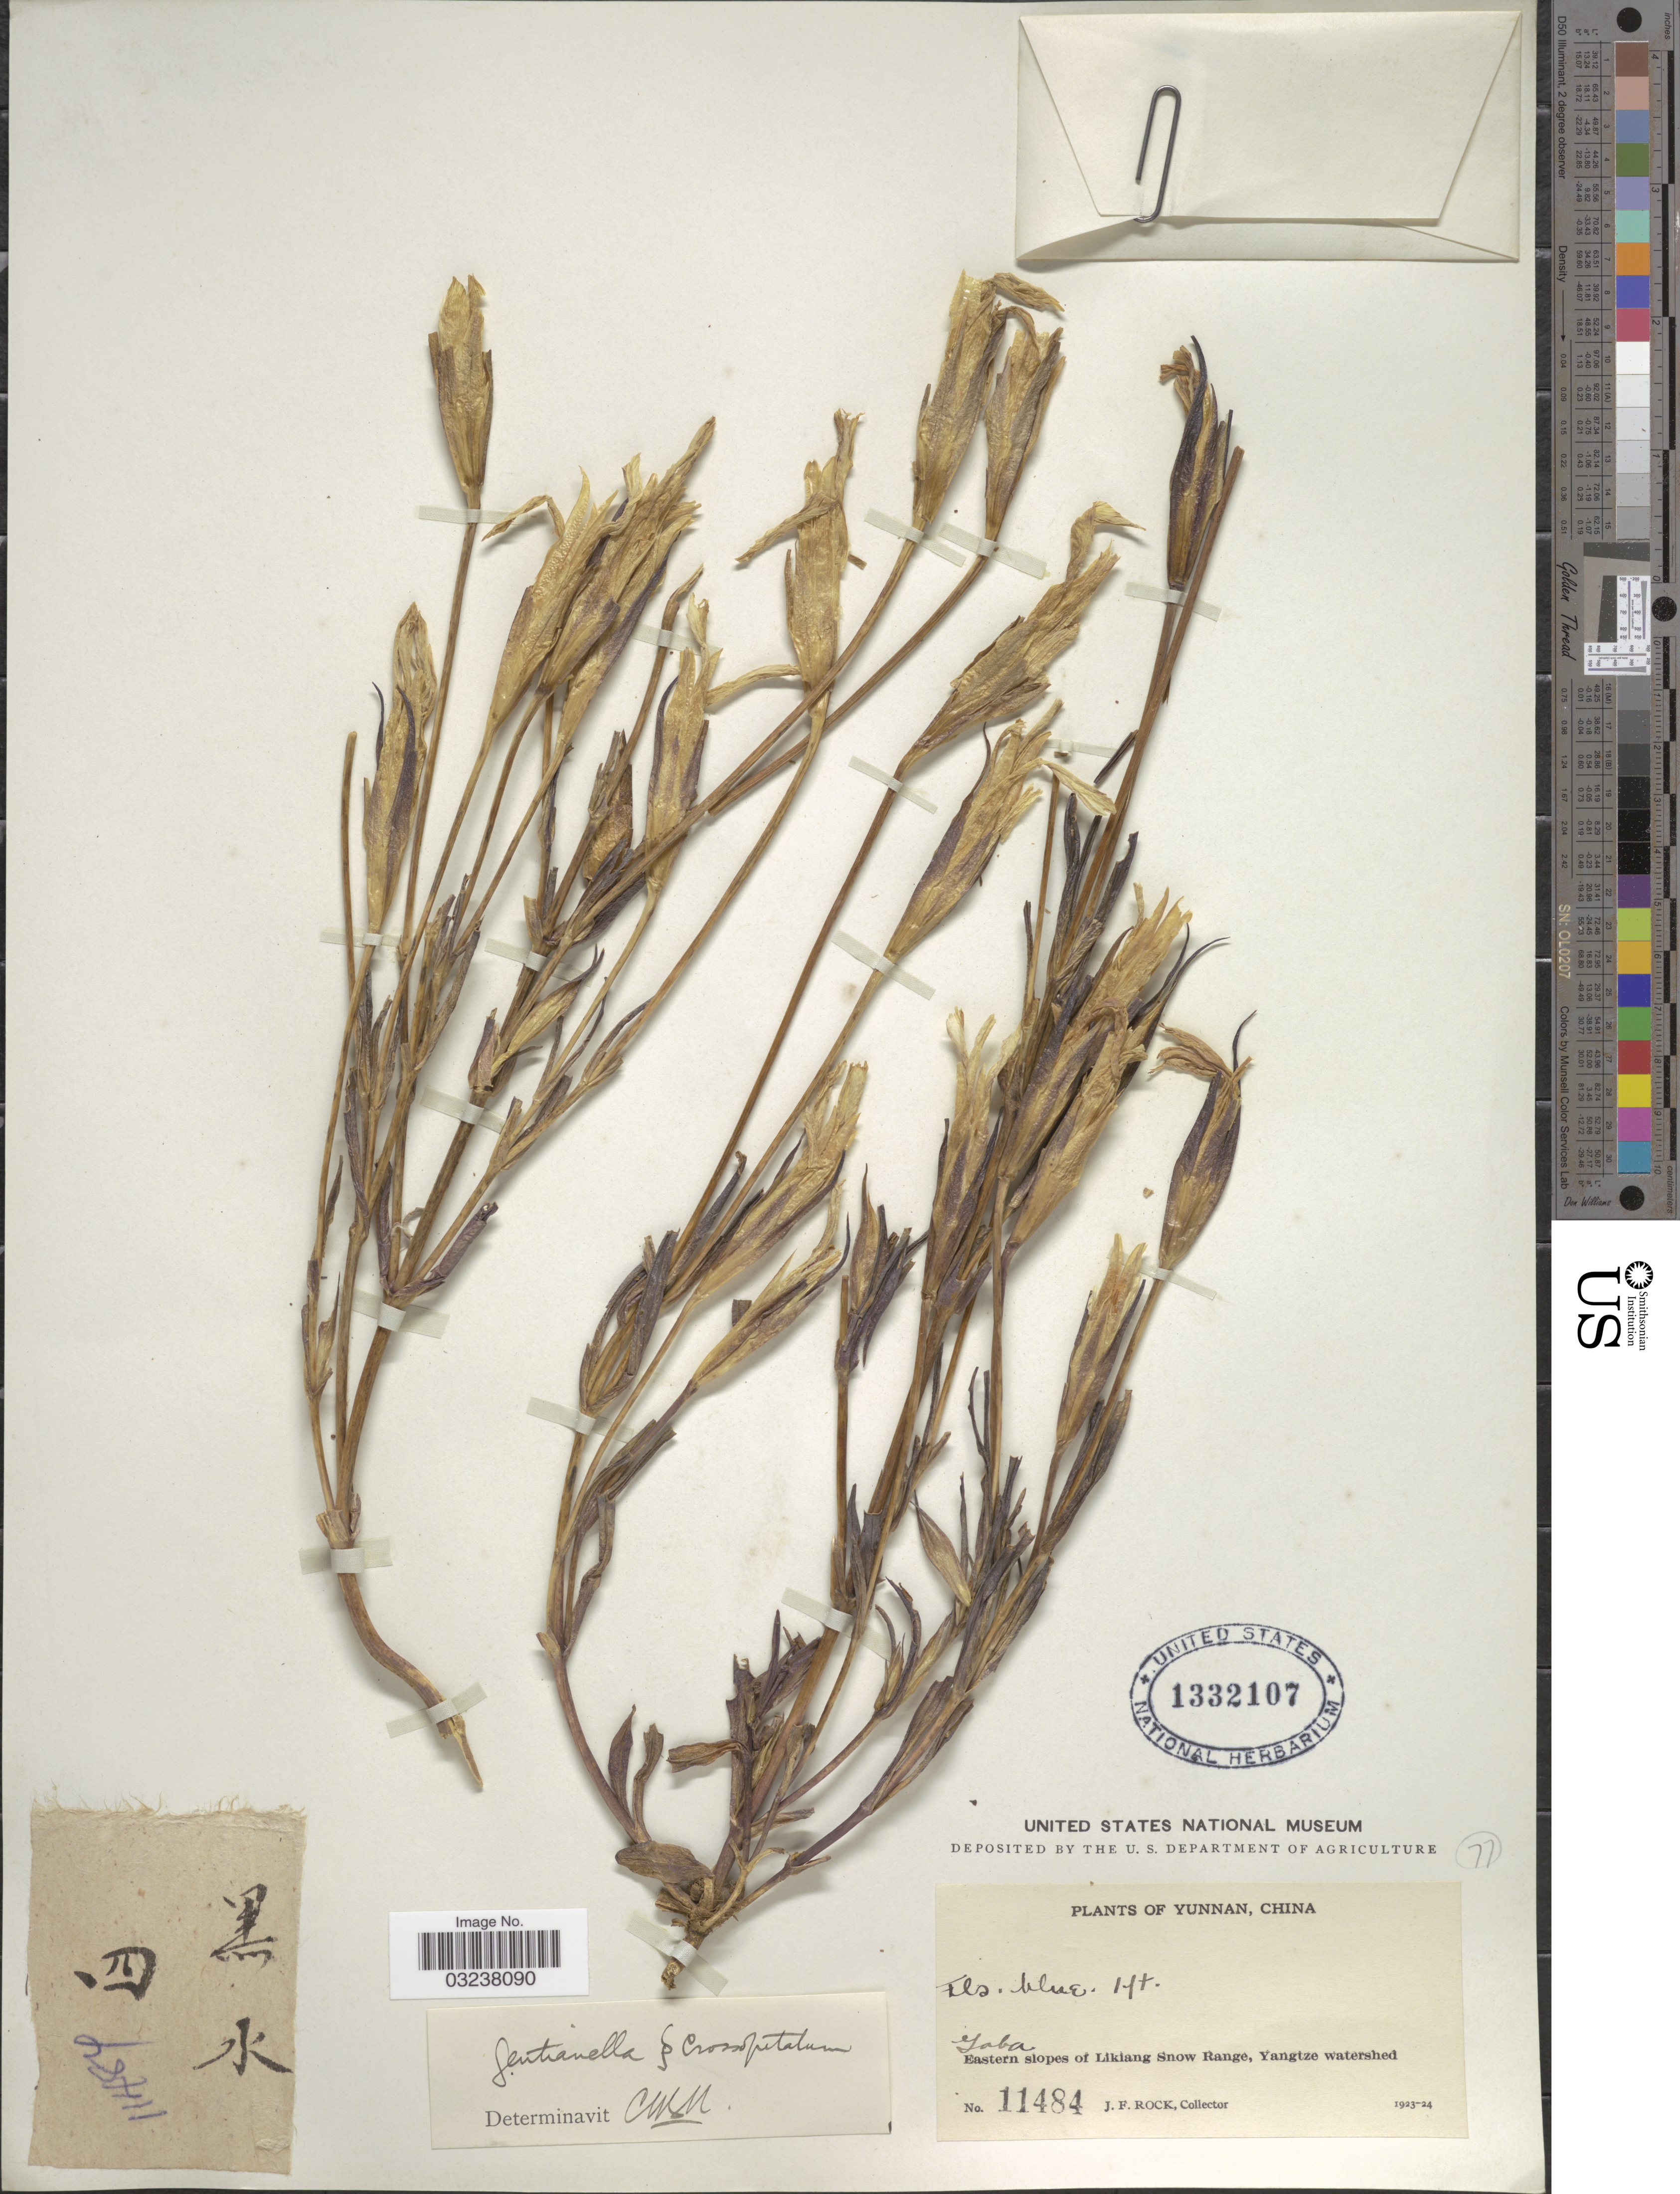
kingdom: Plantae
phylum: Tracheophyta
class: Magnoliopsida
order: Gentianales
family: Gentianaceae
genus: Gentianella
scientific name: Gentianella sp.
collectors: J. Rock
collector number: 11484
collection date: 1923/1924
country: China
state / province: Yunnan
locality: Yaba. Eastern slopes of Likiang Snow Range, Yangtze watershed.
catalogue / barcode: US 1332107